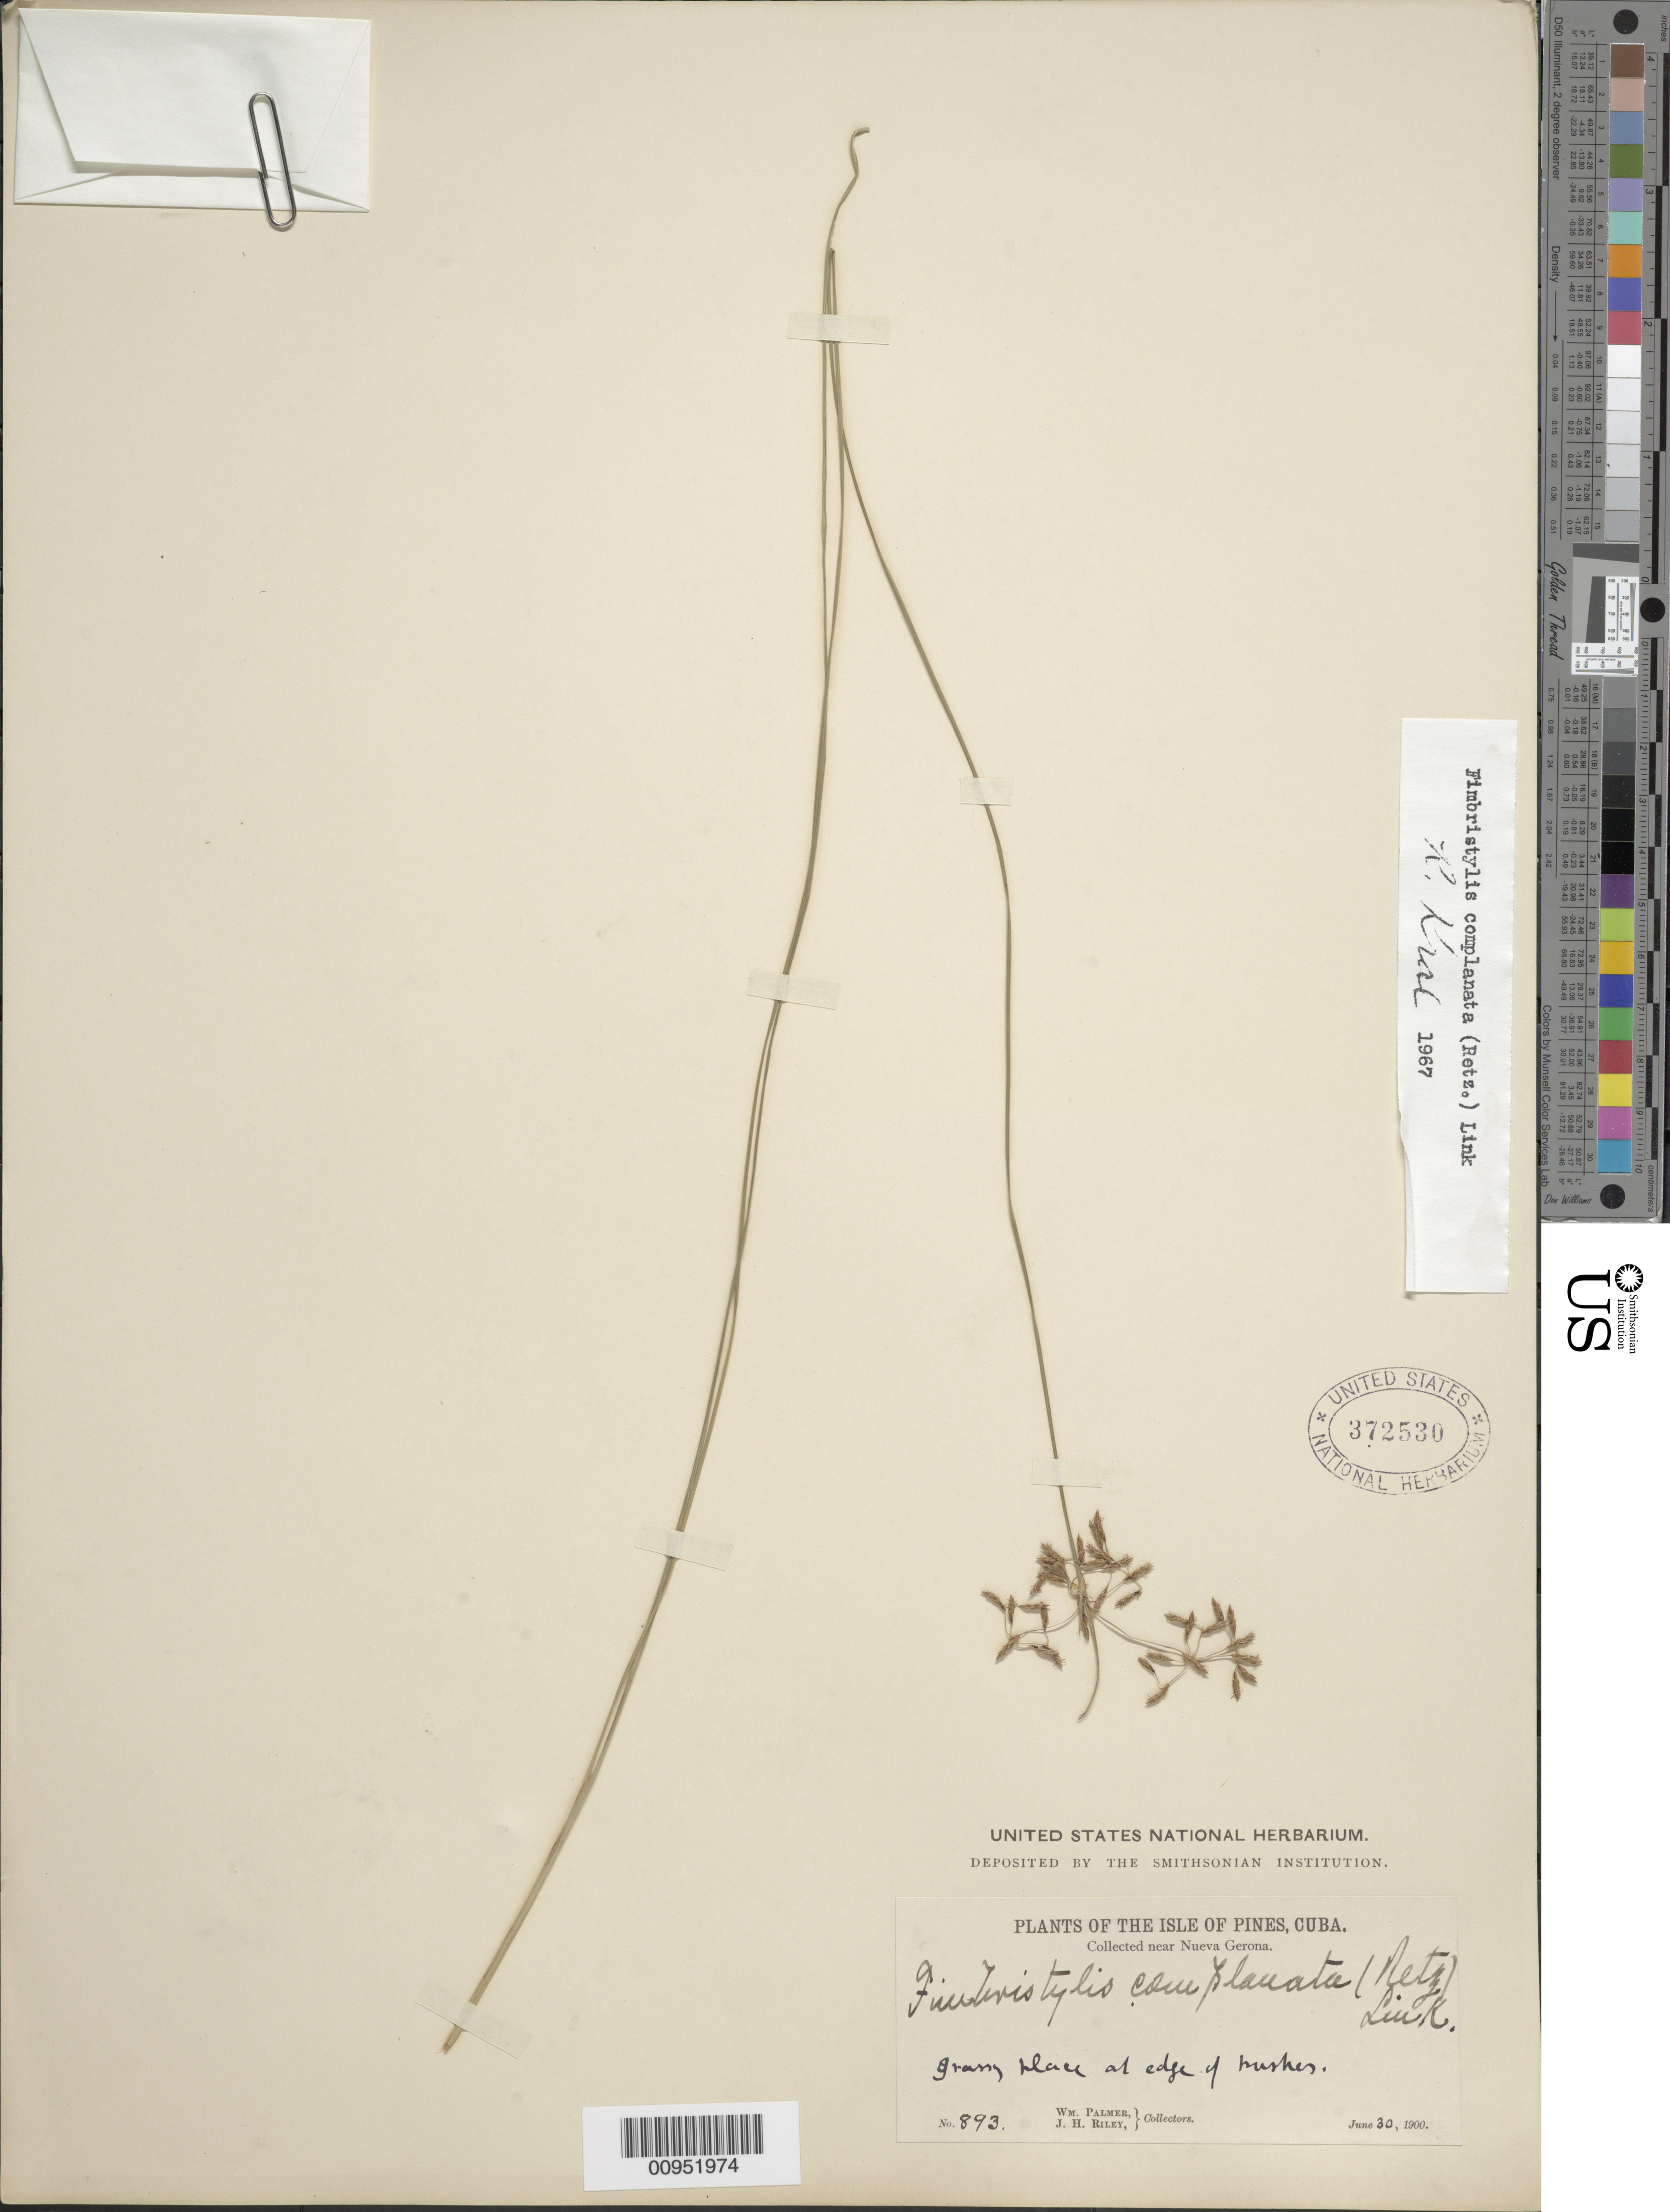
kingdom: Plantae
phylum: Tracheophyta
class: Liliopsida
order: Poales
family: Cyperaceae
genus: Fimbristylis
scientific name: Fimbristylis complanata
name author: (Retz.) Link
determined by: Kral, Robert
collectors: W. Palmer & J. H. Riley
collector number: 893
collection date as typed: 30 Jun 1900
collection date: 1900-06-30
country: Cuba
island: Isla de la Juventud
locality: Isle of Pines, Near Nueva Gerona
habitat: Grassy place at edge of bushes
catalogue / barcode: US 372530